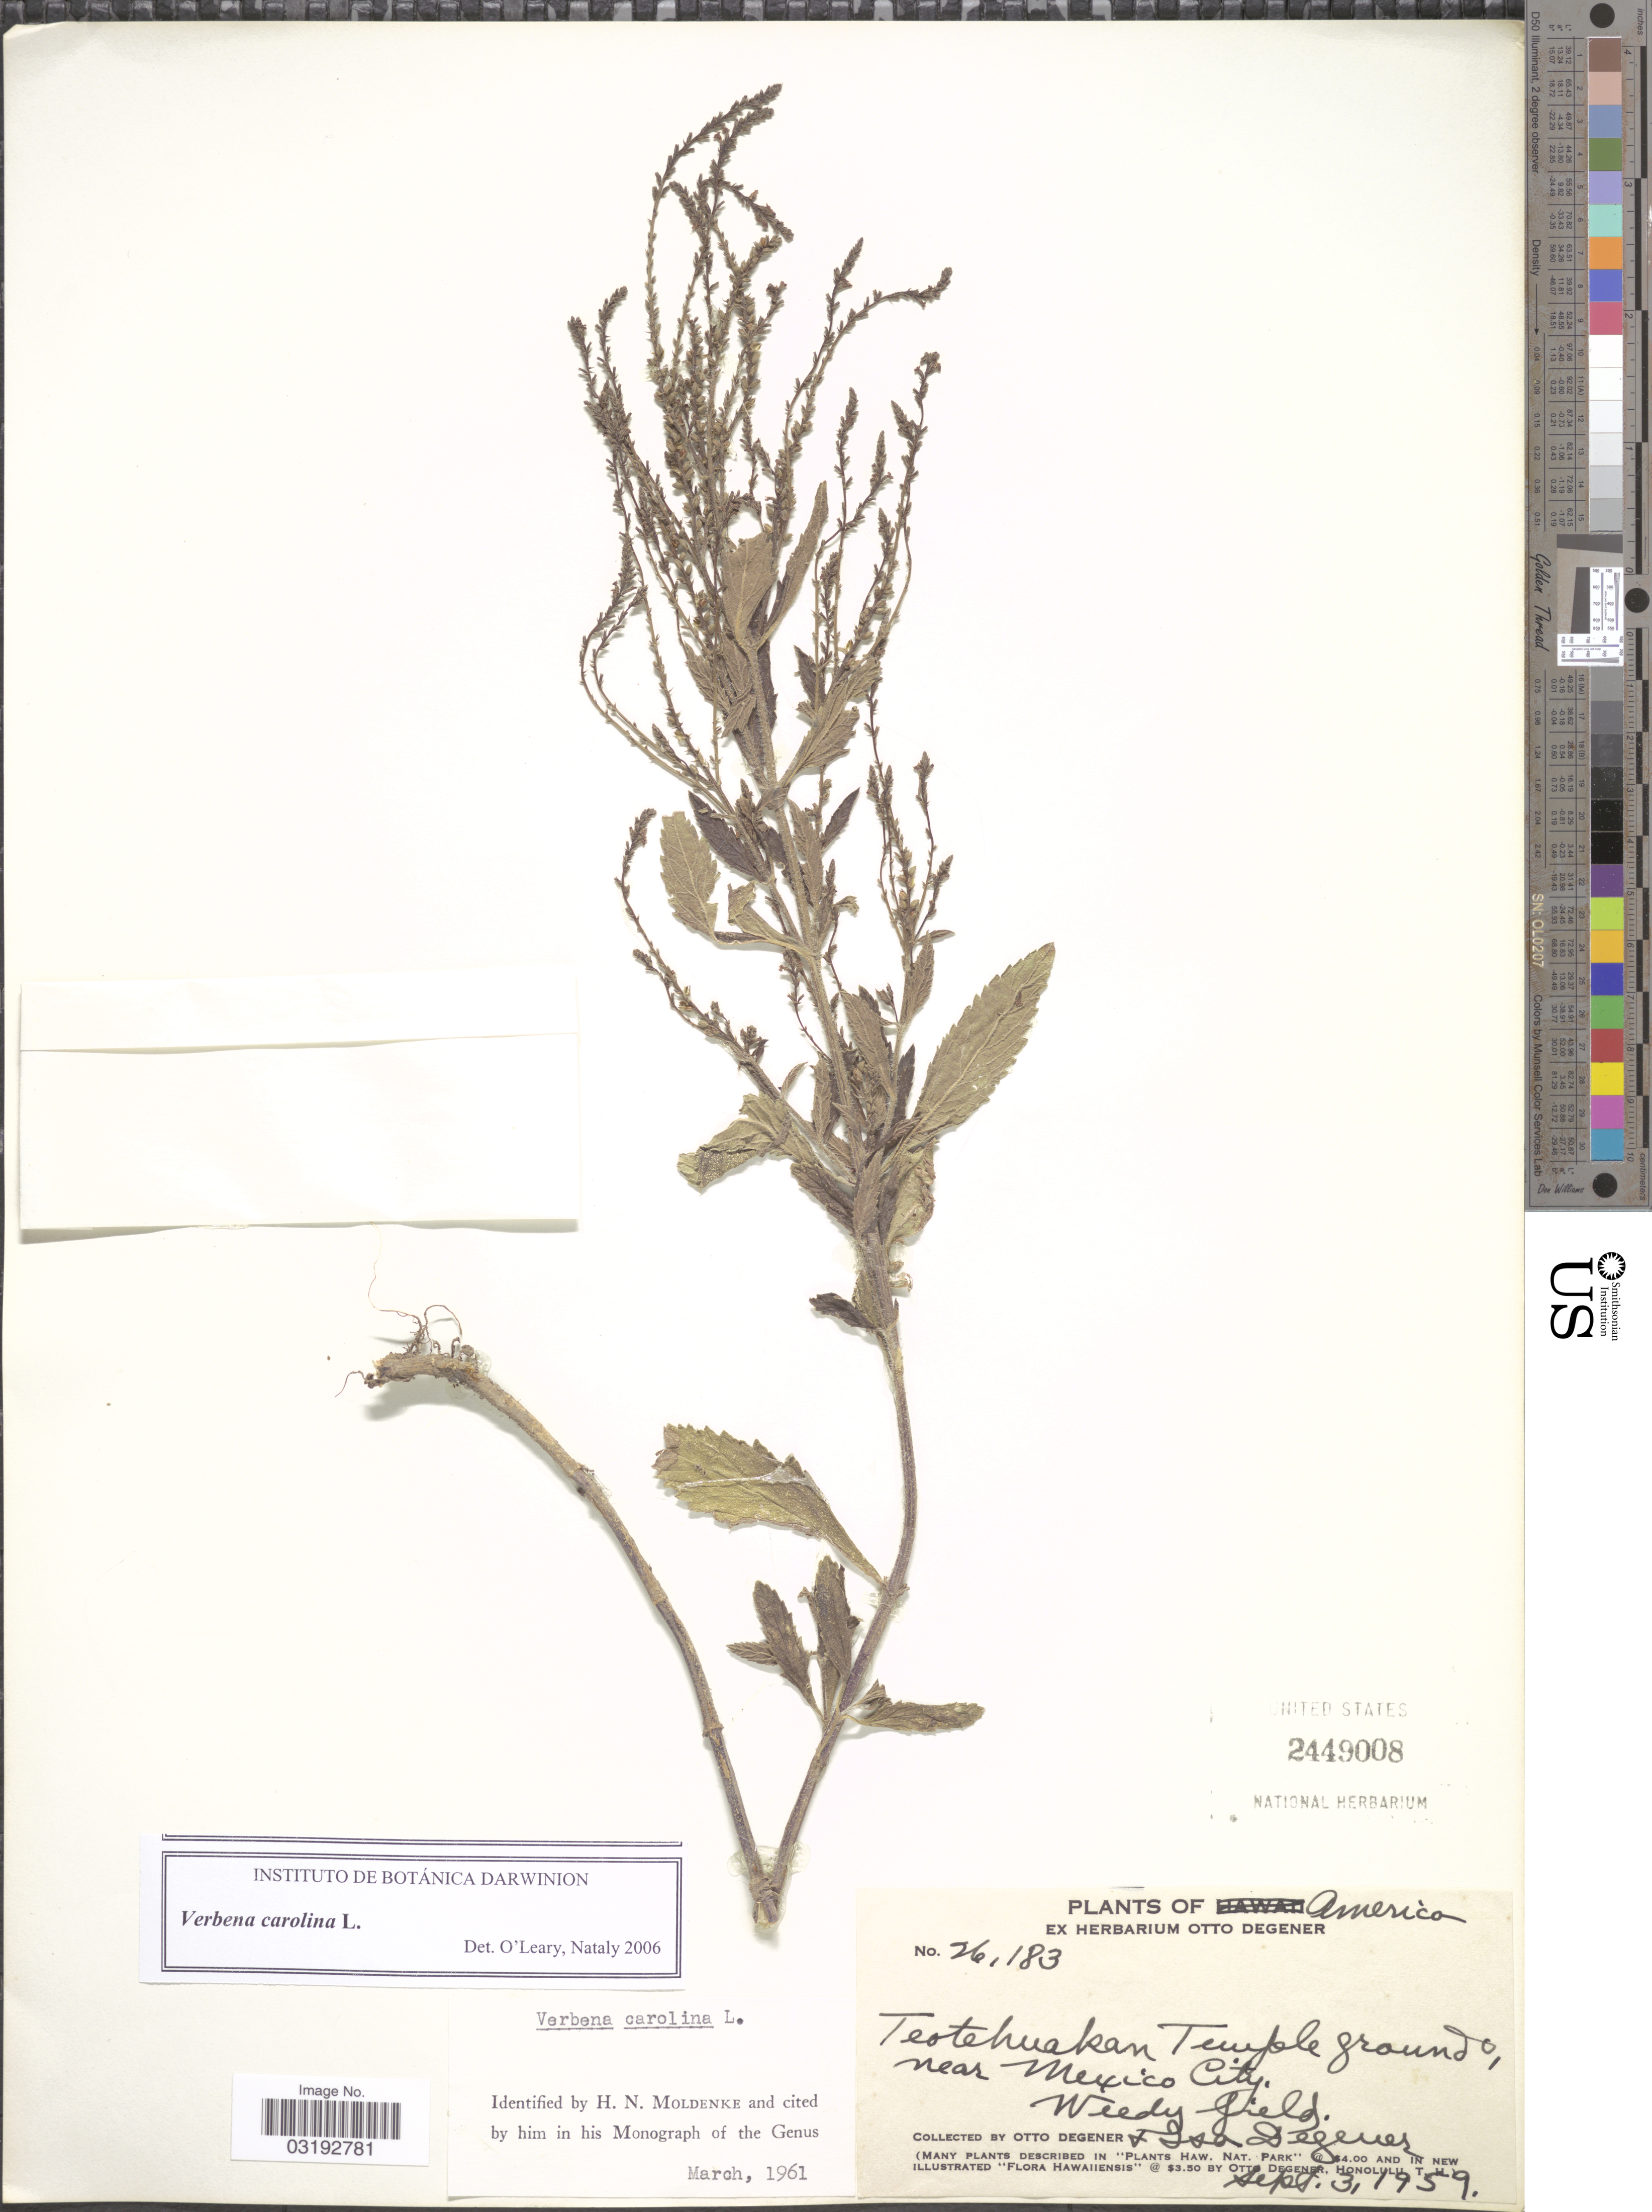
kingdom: Plantae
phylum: Tracheophyta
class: Magnoliopsida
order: Lamiales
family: Verbenaceae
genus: Verbena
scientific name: Verbena carolina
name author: L.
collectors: O. Degener & I. Degener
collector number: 26183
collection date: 1959-09-03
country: Mexico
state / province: México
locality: Teotehuakan Temple grounds, near Mexico City.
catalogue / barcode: US 2449008